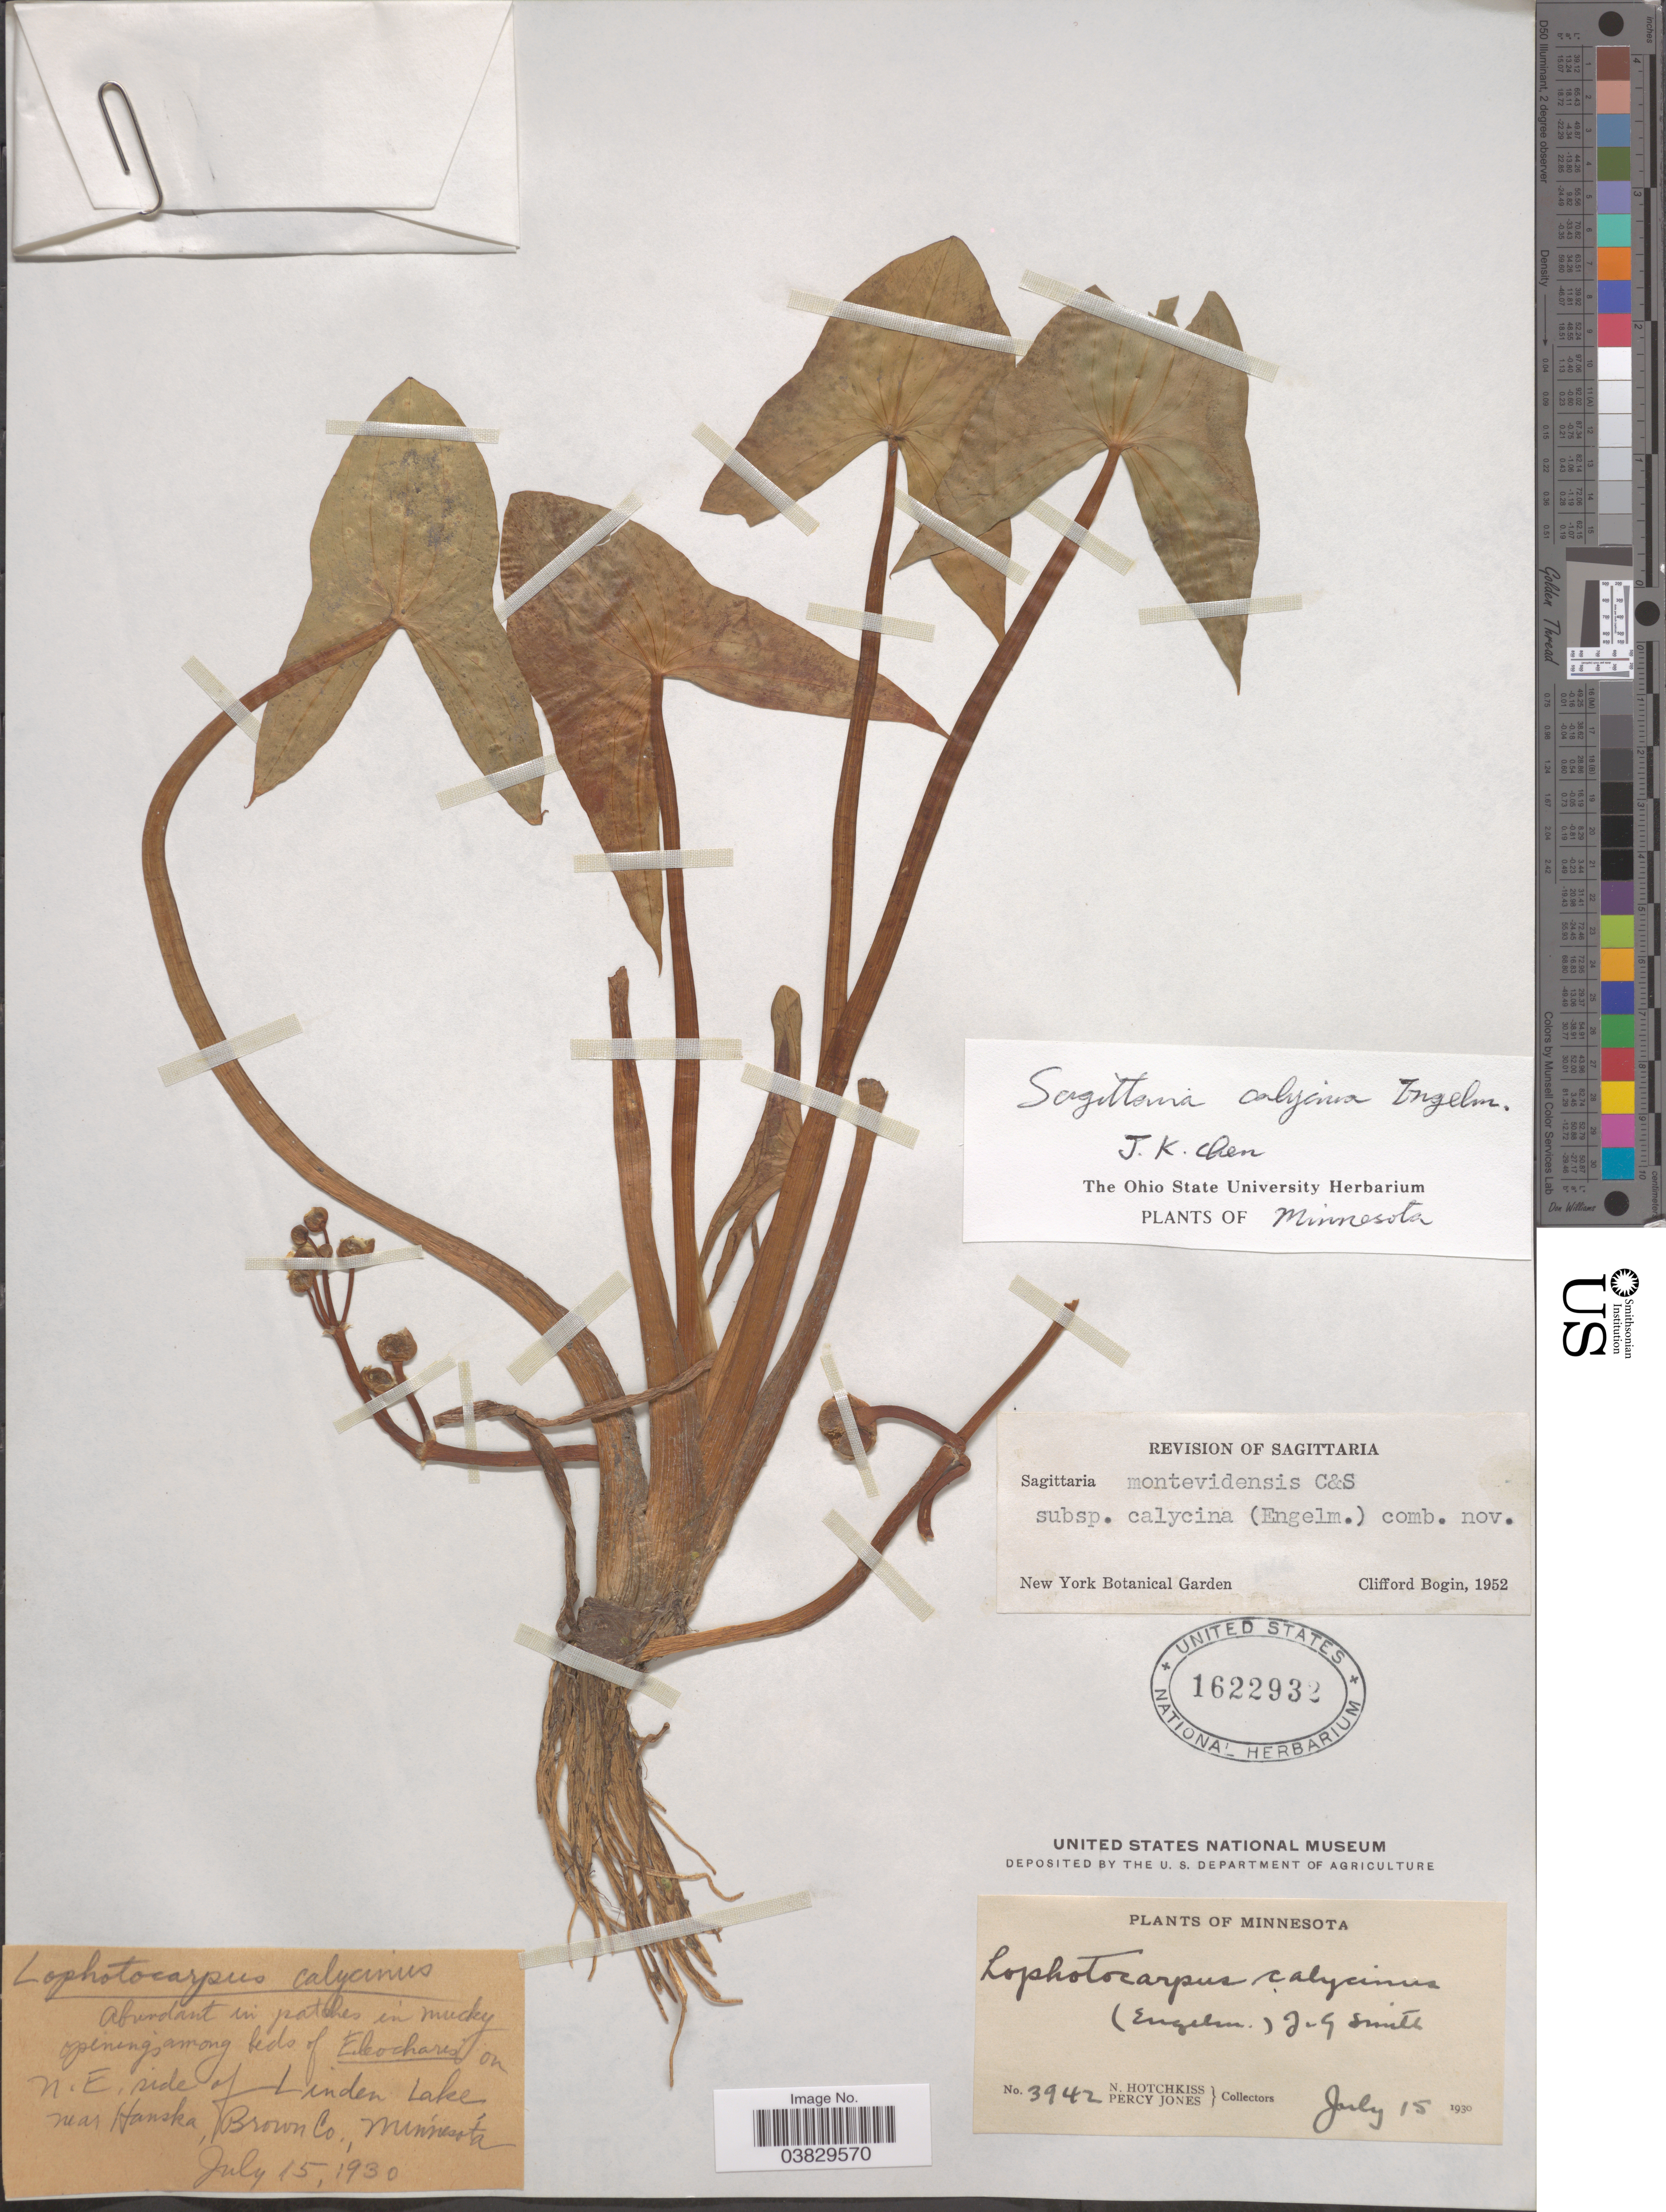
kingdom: Plantae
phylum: Tracheophyta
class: Liliopsida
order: Alismatales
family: Alismataceae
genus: Sagittaria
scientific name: Sagittaria calycina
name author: Engelm.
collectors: N. Hotchkiss & P. Jones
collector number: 3942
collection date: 1930-07-15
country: United States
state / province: Minnesota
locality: On N.E. side of Linden Lake near Hanska, Brown Co.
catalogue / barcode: US 1622932